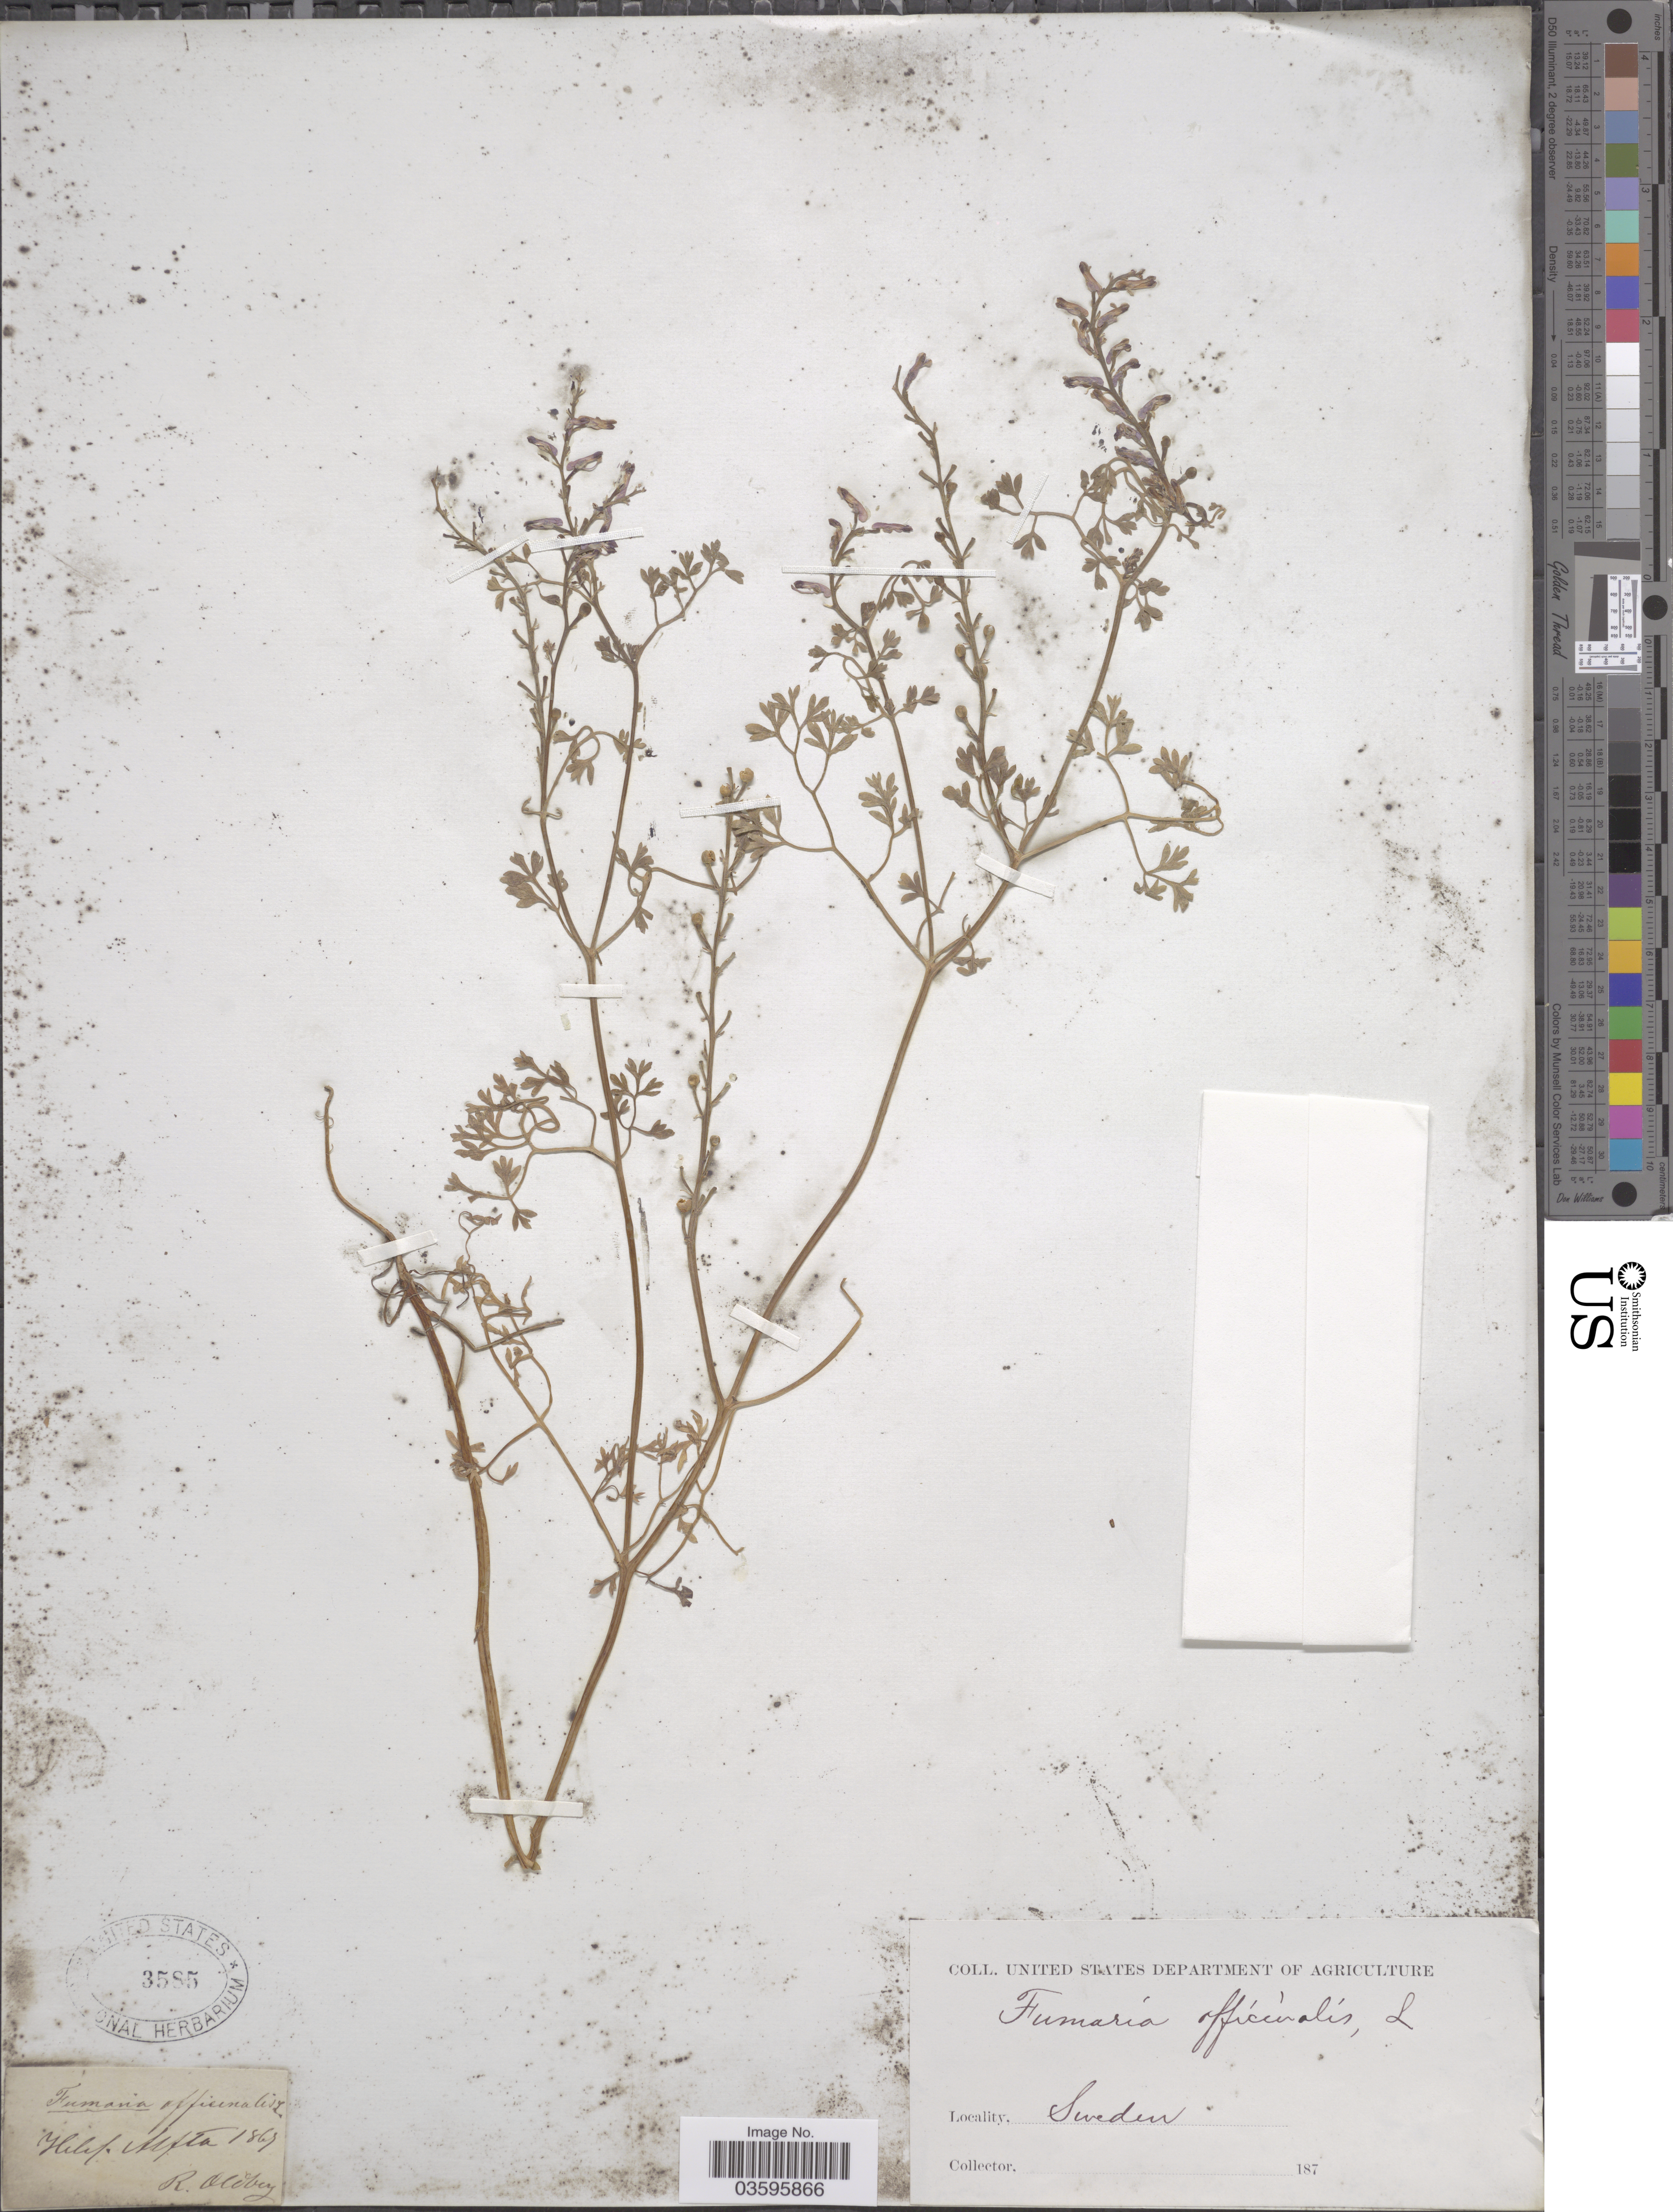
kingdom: Plantae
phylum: Tracheophyta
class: Magnoliopsida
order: Ranunculales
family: Papaveraceae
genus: Fumaria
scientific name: Fumaria officinalis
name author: L.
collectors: R. Oldburg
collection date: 1865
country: Sweden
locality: Helsl. Alfta.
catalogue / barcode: US 3585